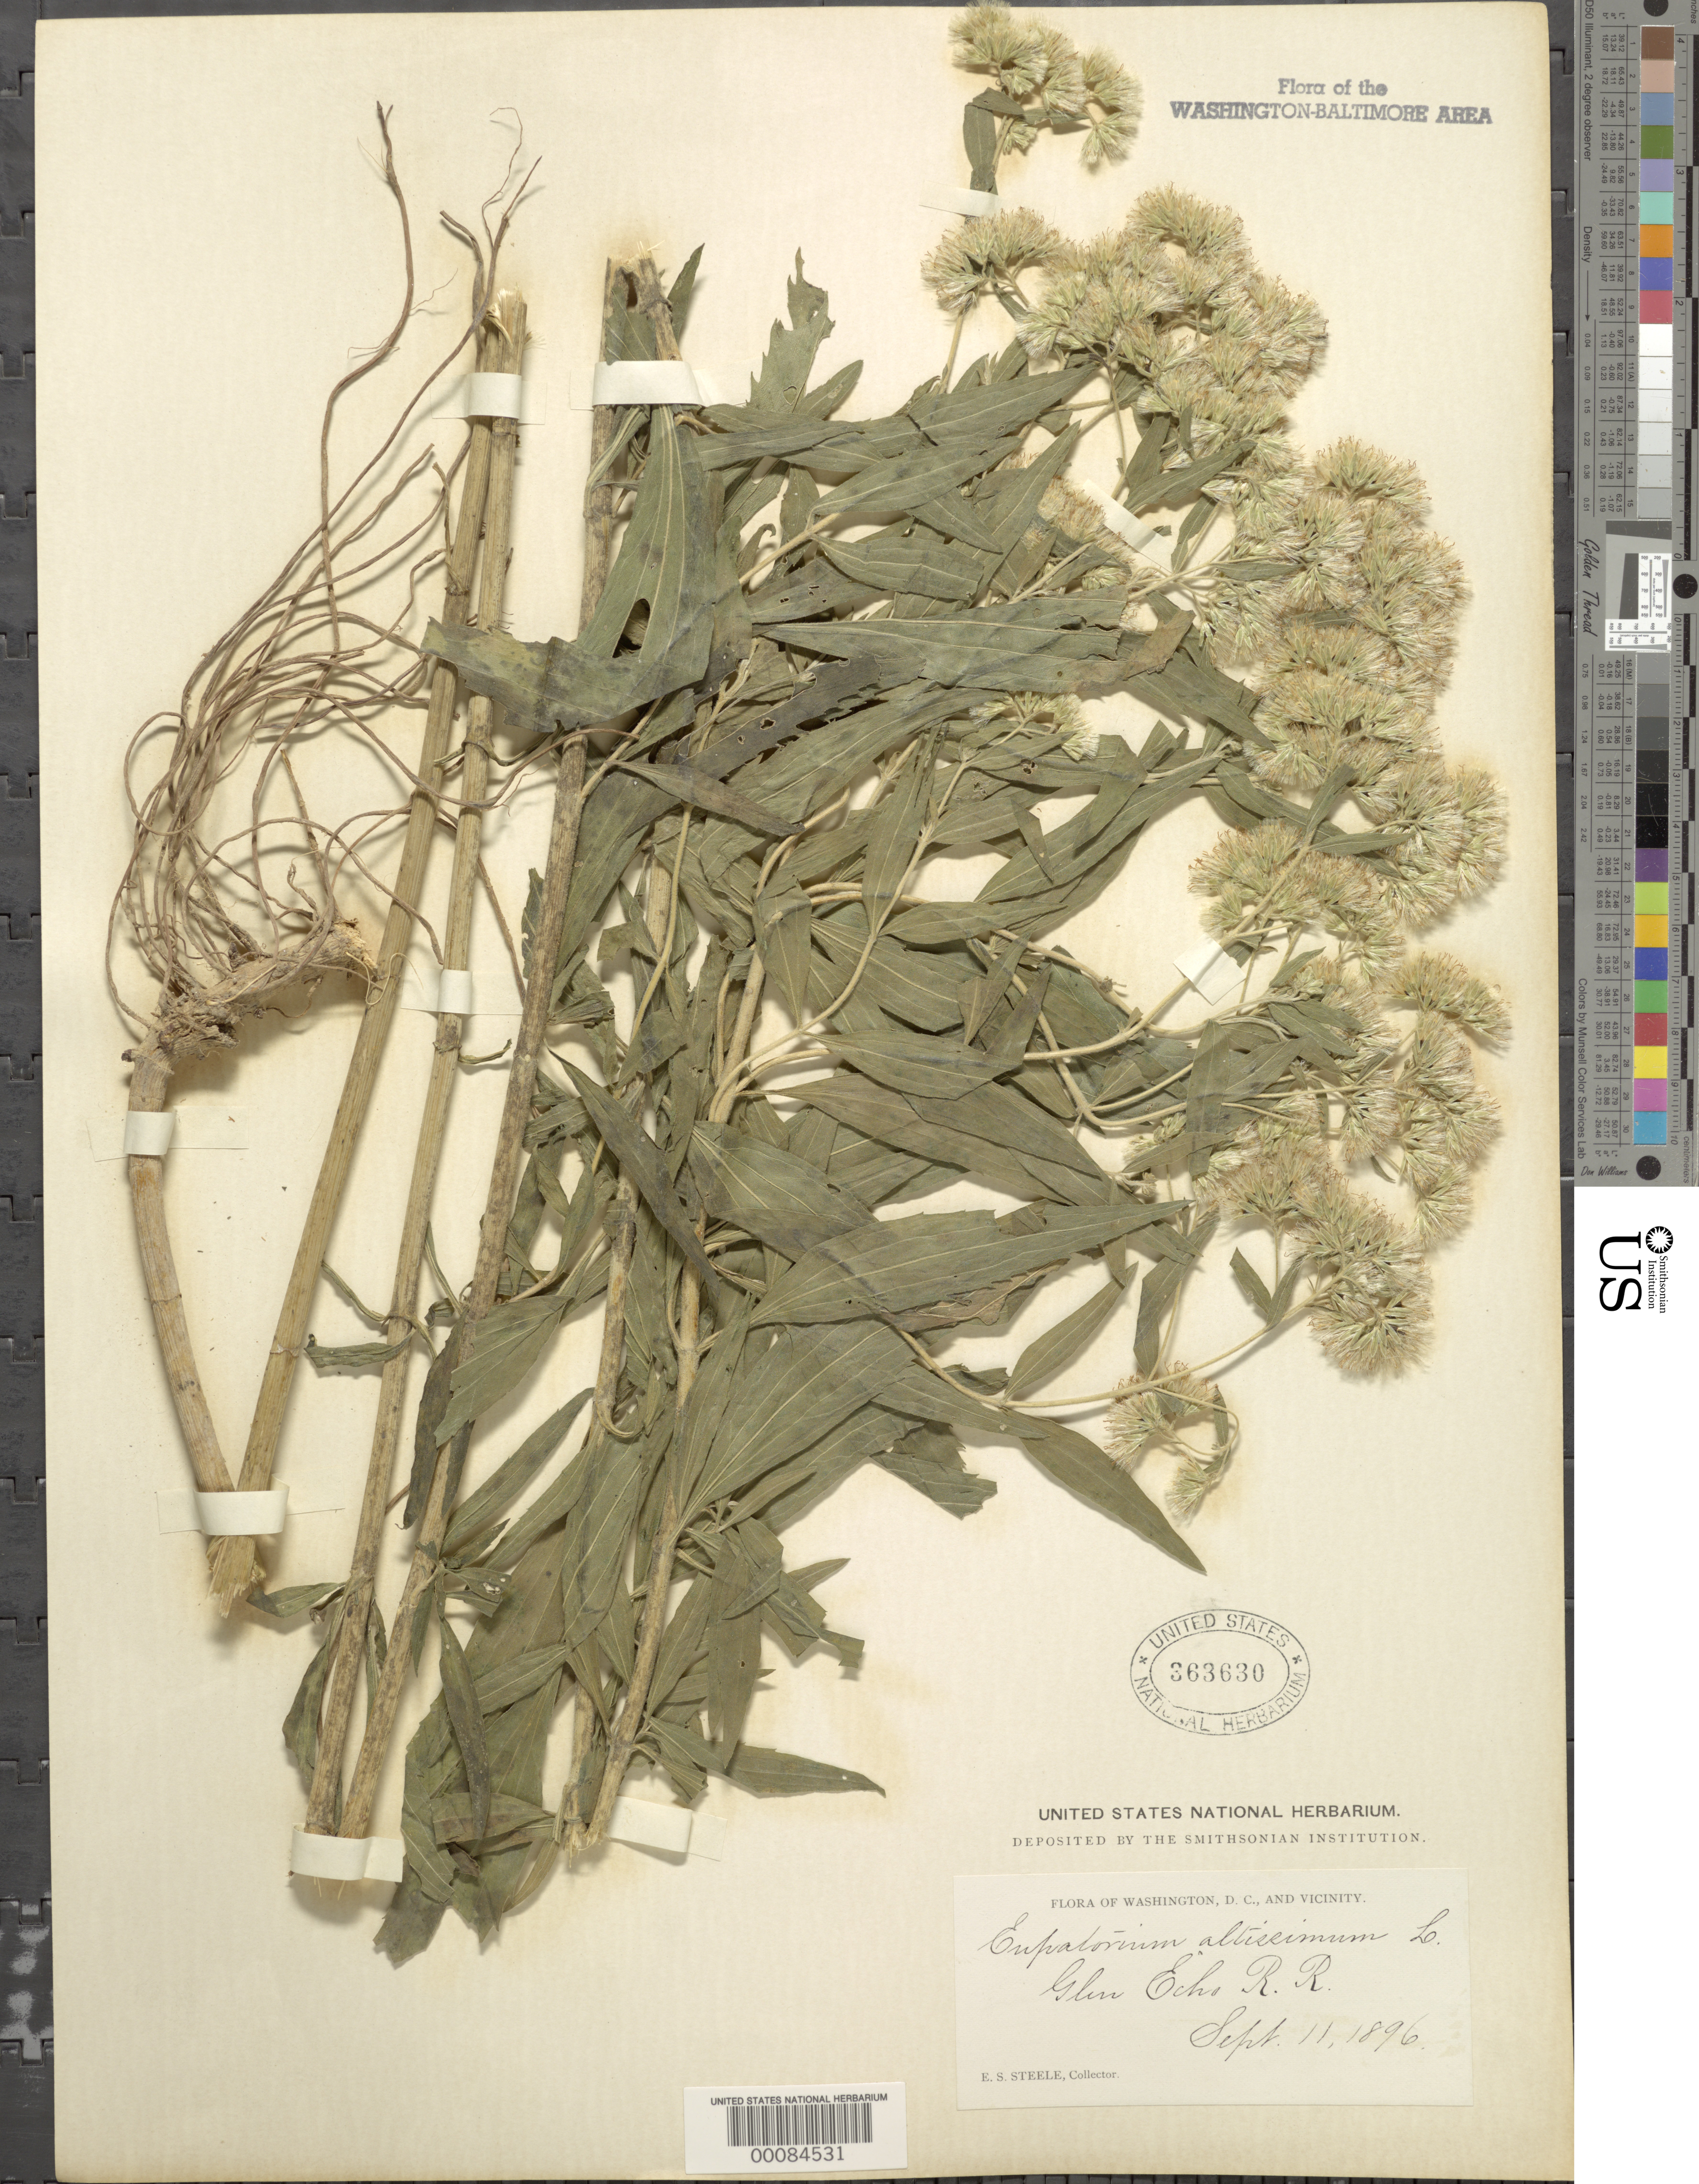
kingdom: Plantae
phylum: Tracheophyta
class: Magnoliopsida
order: Asterales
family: Asteraceae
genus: Eupatorium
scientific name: Eupatorium altissimum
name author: L.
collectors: E. Steele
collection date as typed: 11 Sep 1896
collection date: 1896-09-11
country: United States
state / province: Maryland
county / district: Montgomery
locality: Glen Echo Railroad C. & O. Canal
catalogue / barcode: US 363630